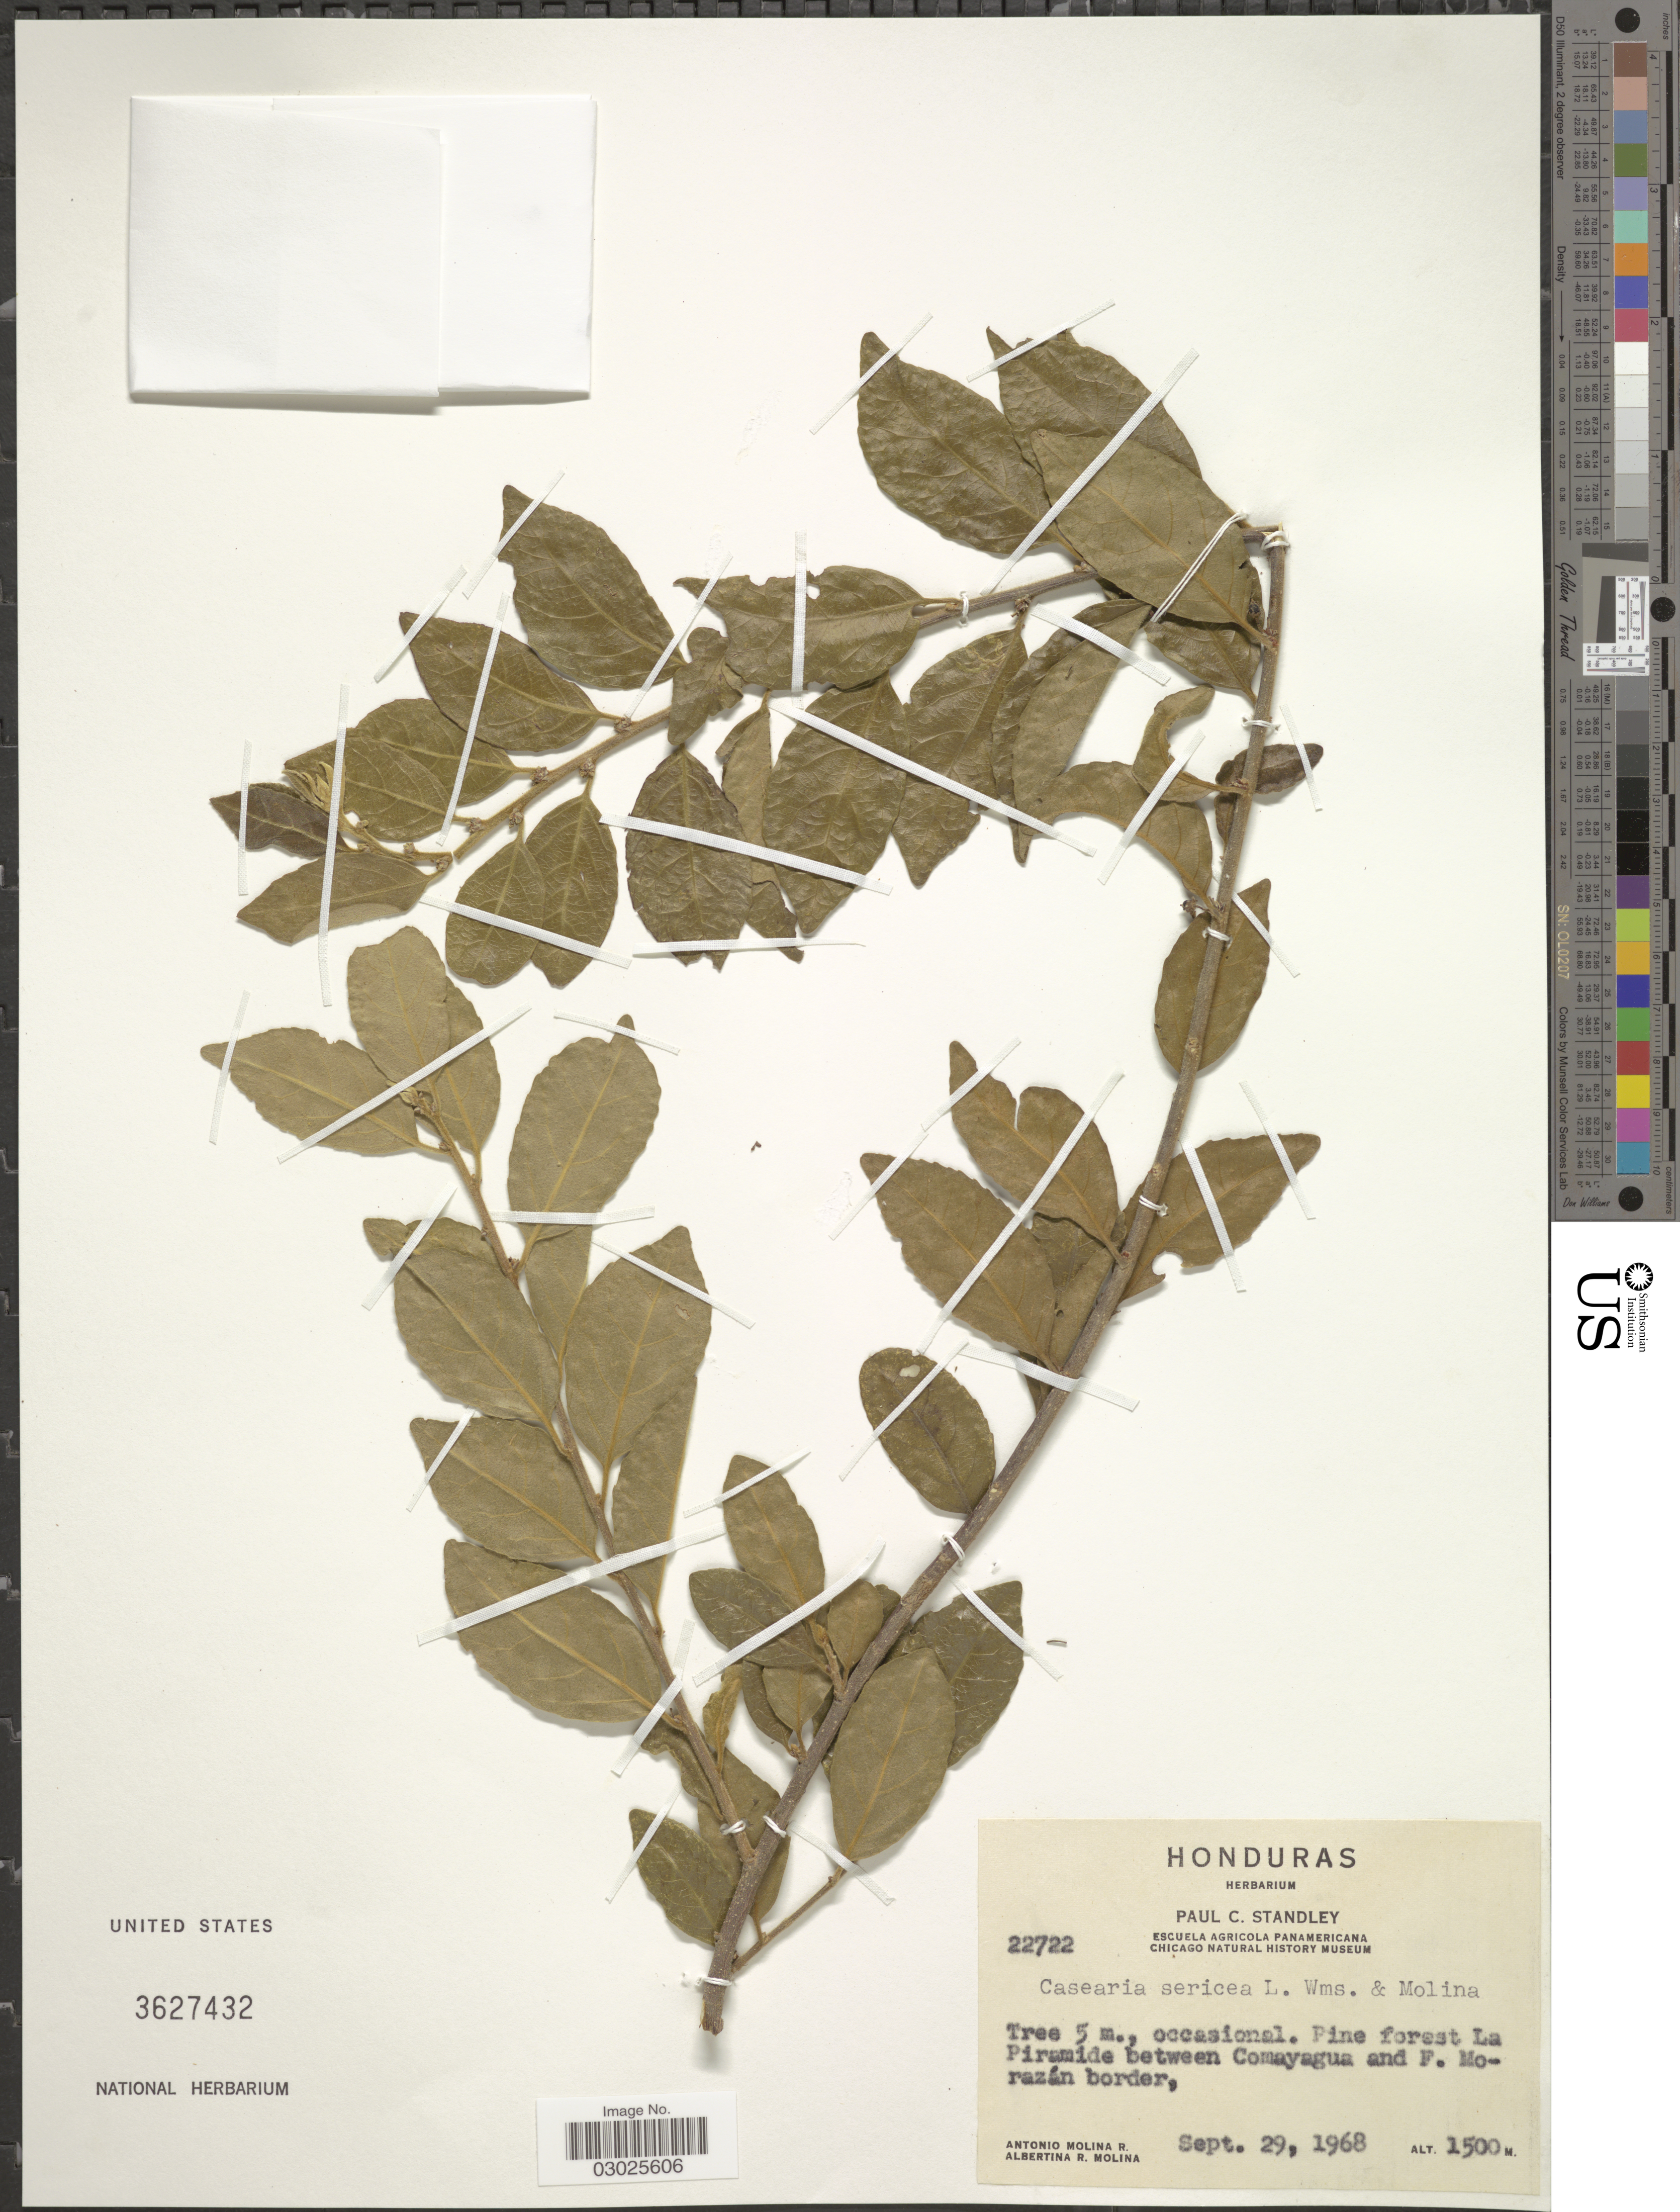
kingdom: Plantae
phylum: Tracheophyta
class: Magnoliopsida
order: Malpighiales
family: Salicaceae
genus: Casearia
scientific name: Casearia sericea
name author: L.O. Williams & Molina R.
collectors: A. Molina R. & A. R. Molina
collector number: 22722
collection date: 1968-09-29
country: Honduras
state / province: Fco. Morazán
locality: Pine forest La Piramide between Comayagua and F, Morazán border.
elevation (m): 1500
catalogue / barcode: US 3627432